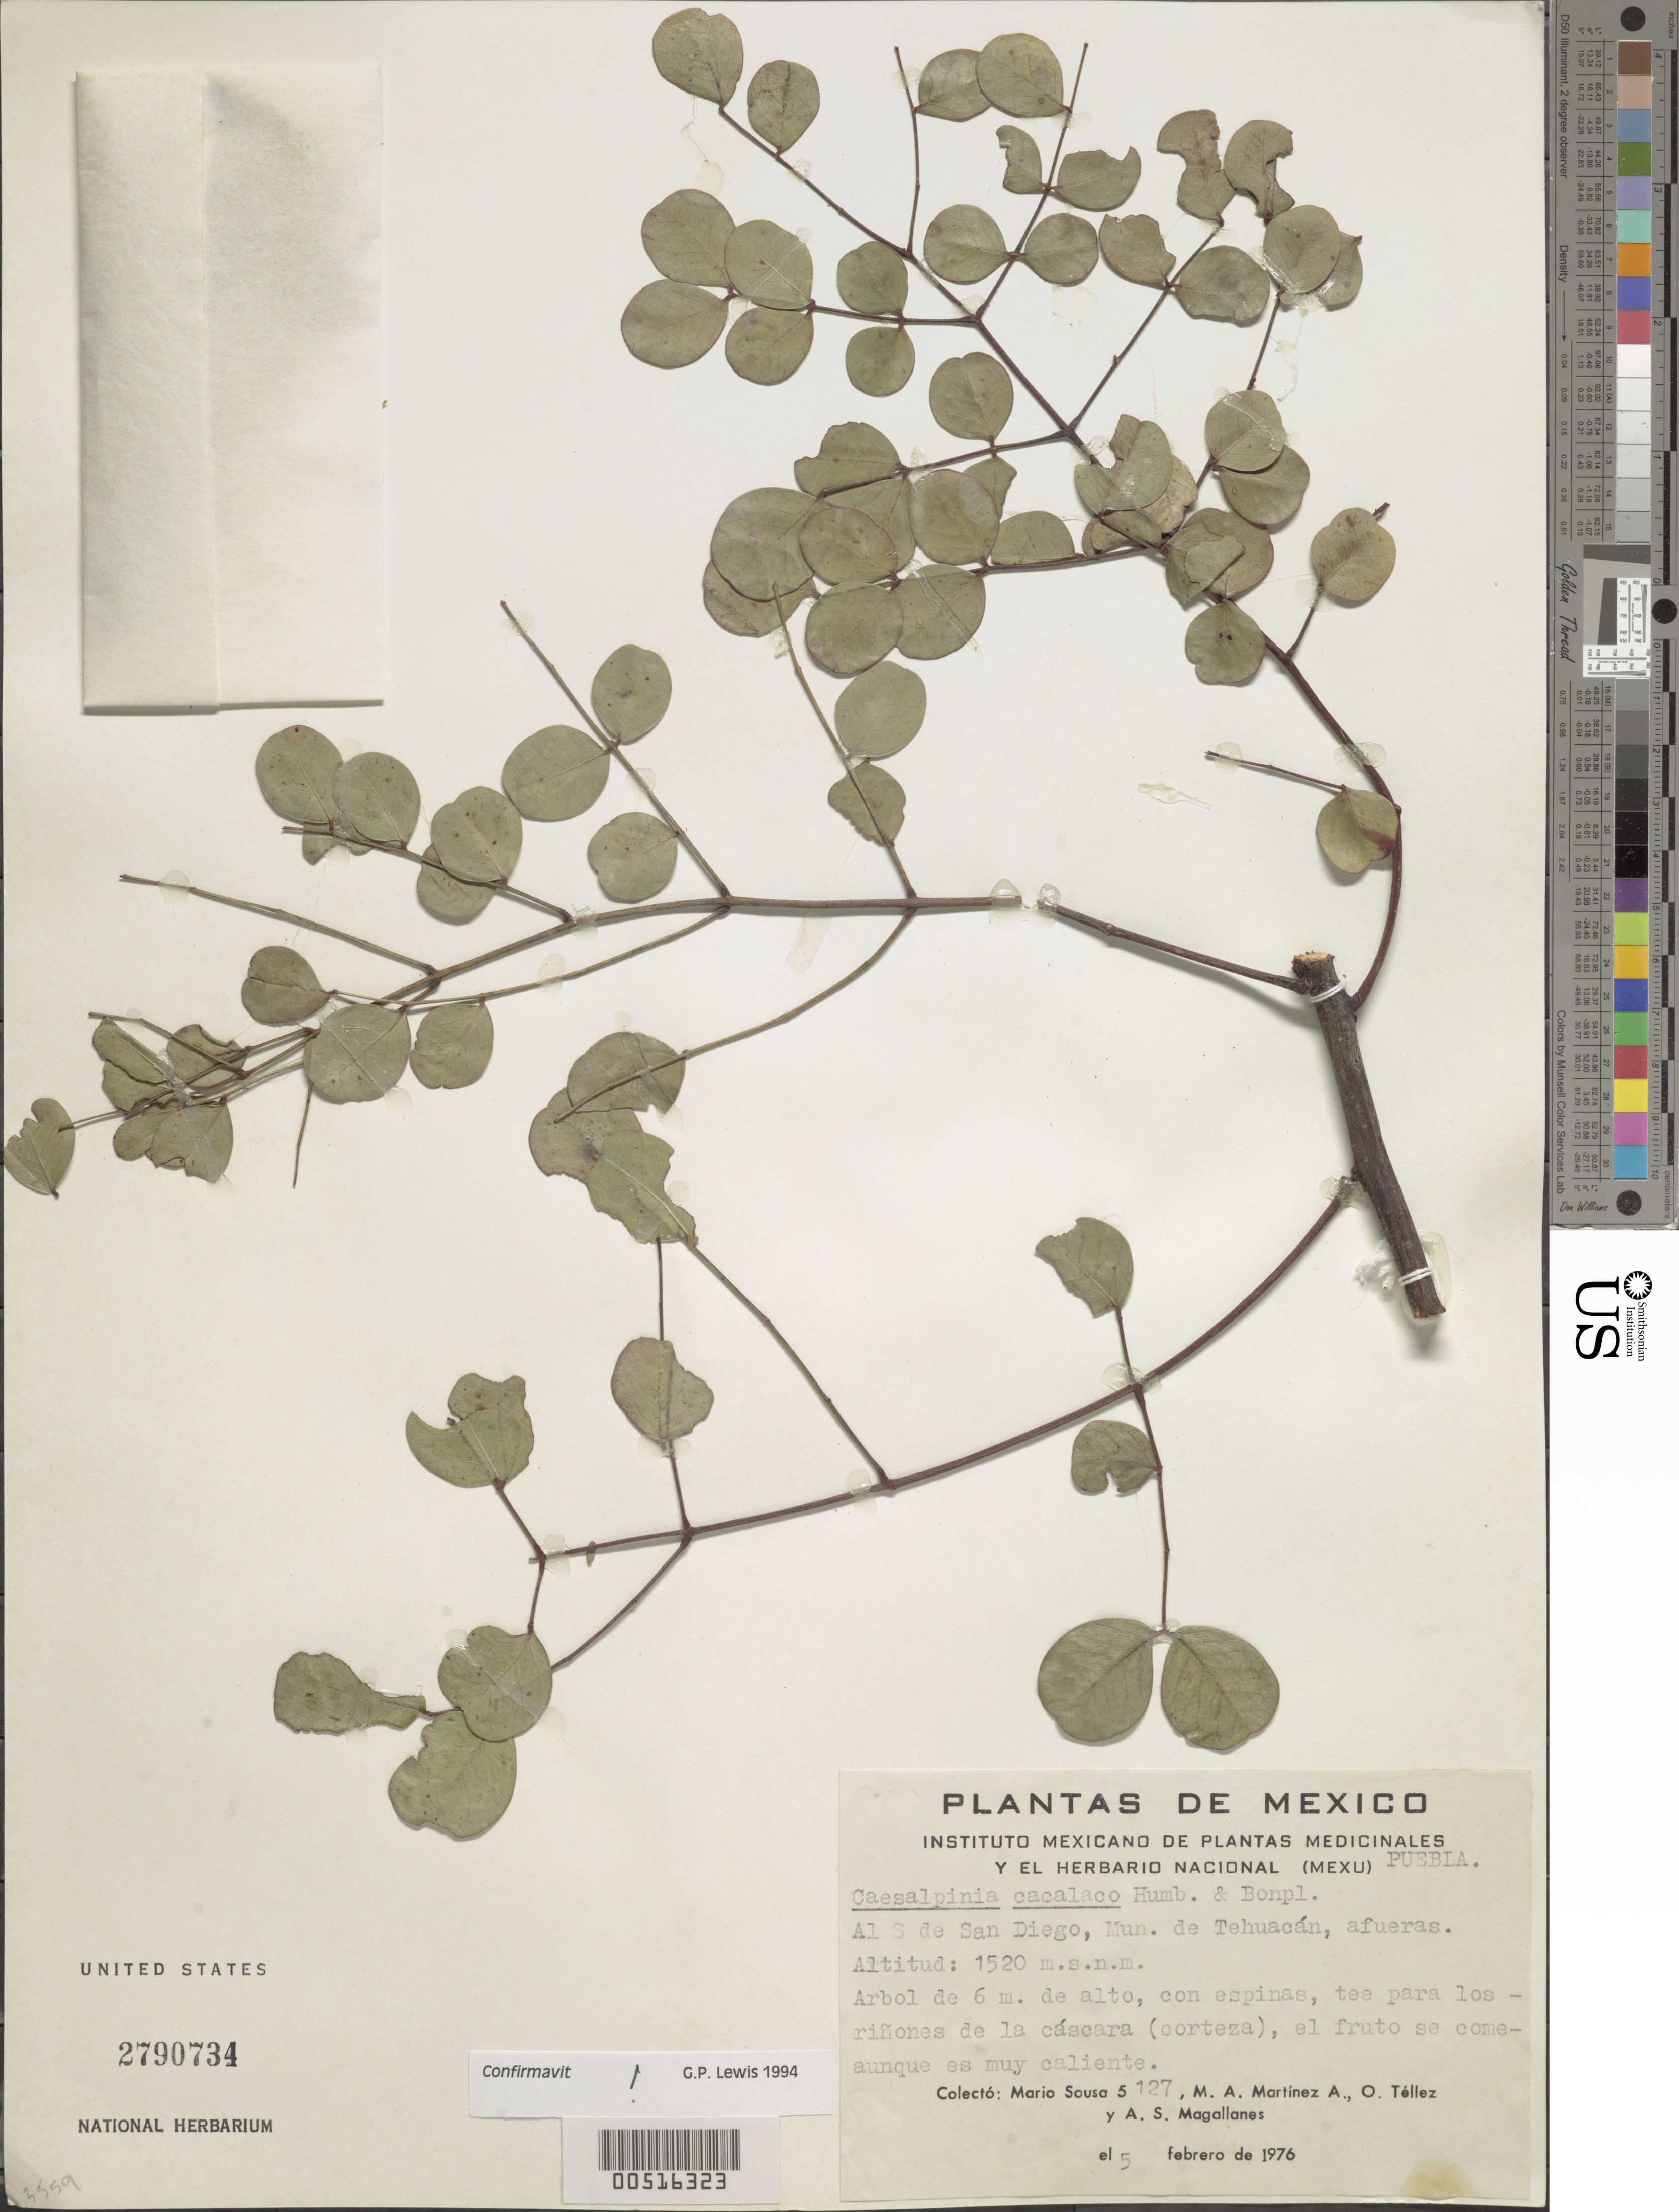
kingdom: Plantae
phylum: Tracheophyta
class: Magnoliopsida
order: Fabales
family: Fabaceae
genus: Tara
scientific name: Tara cacalaco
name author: (Bonpl.) Molinari & Sánchez Och.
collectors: M. Sousa S., M. A. Martínez Alfaro, O. Téllez V. & A. Magallanes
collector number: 5127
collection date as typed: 05 Feb 1976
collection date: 1976-02-05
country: Mexico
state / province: Puebla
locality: S of san diego, Tehuacan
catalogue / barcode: US 2790734